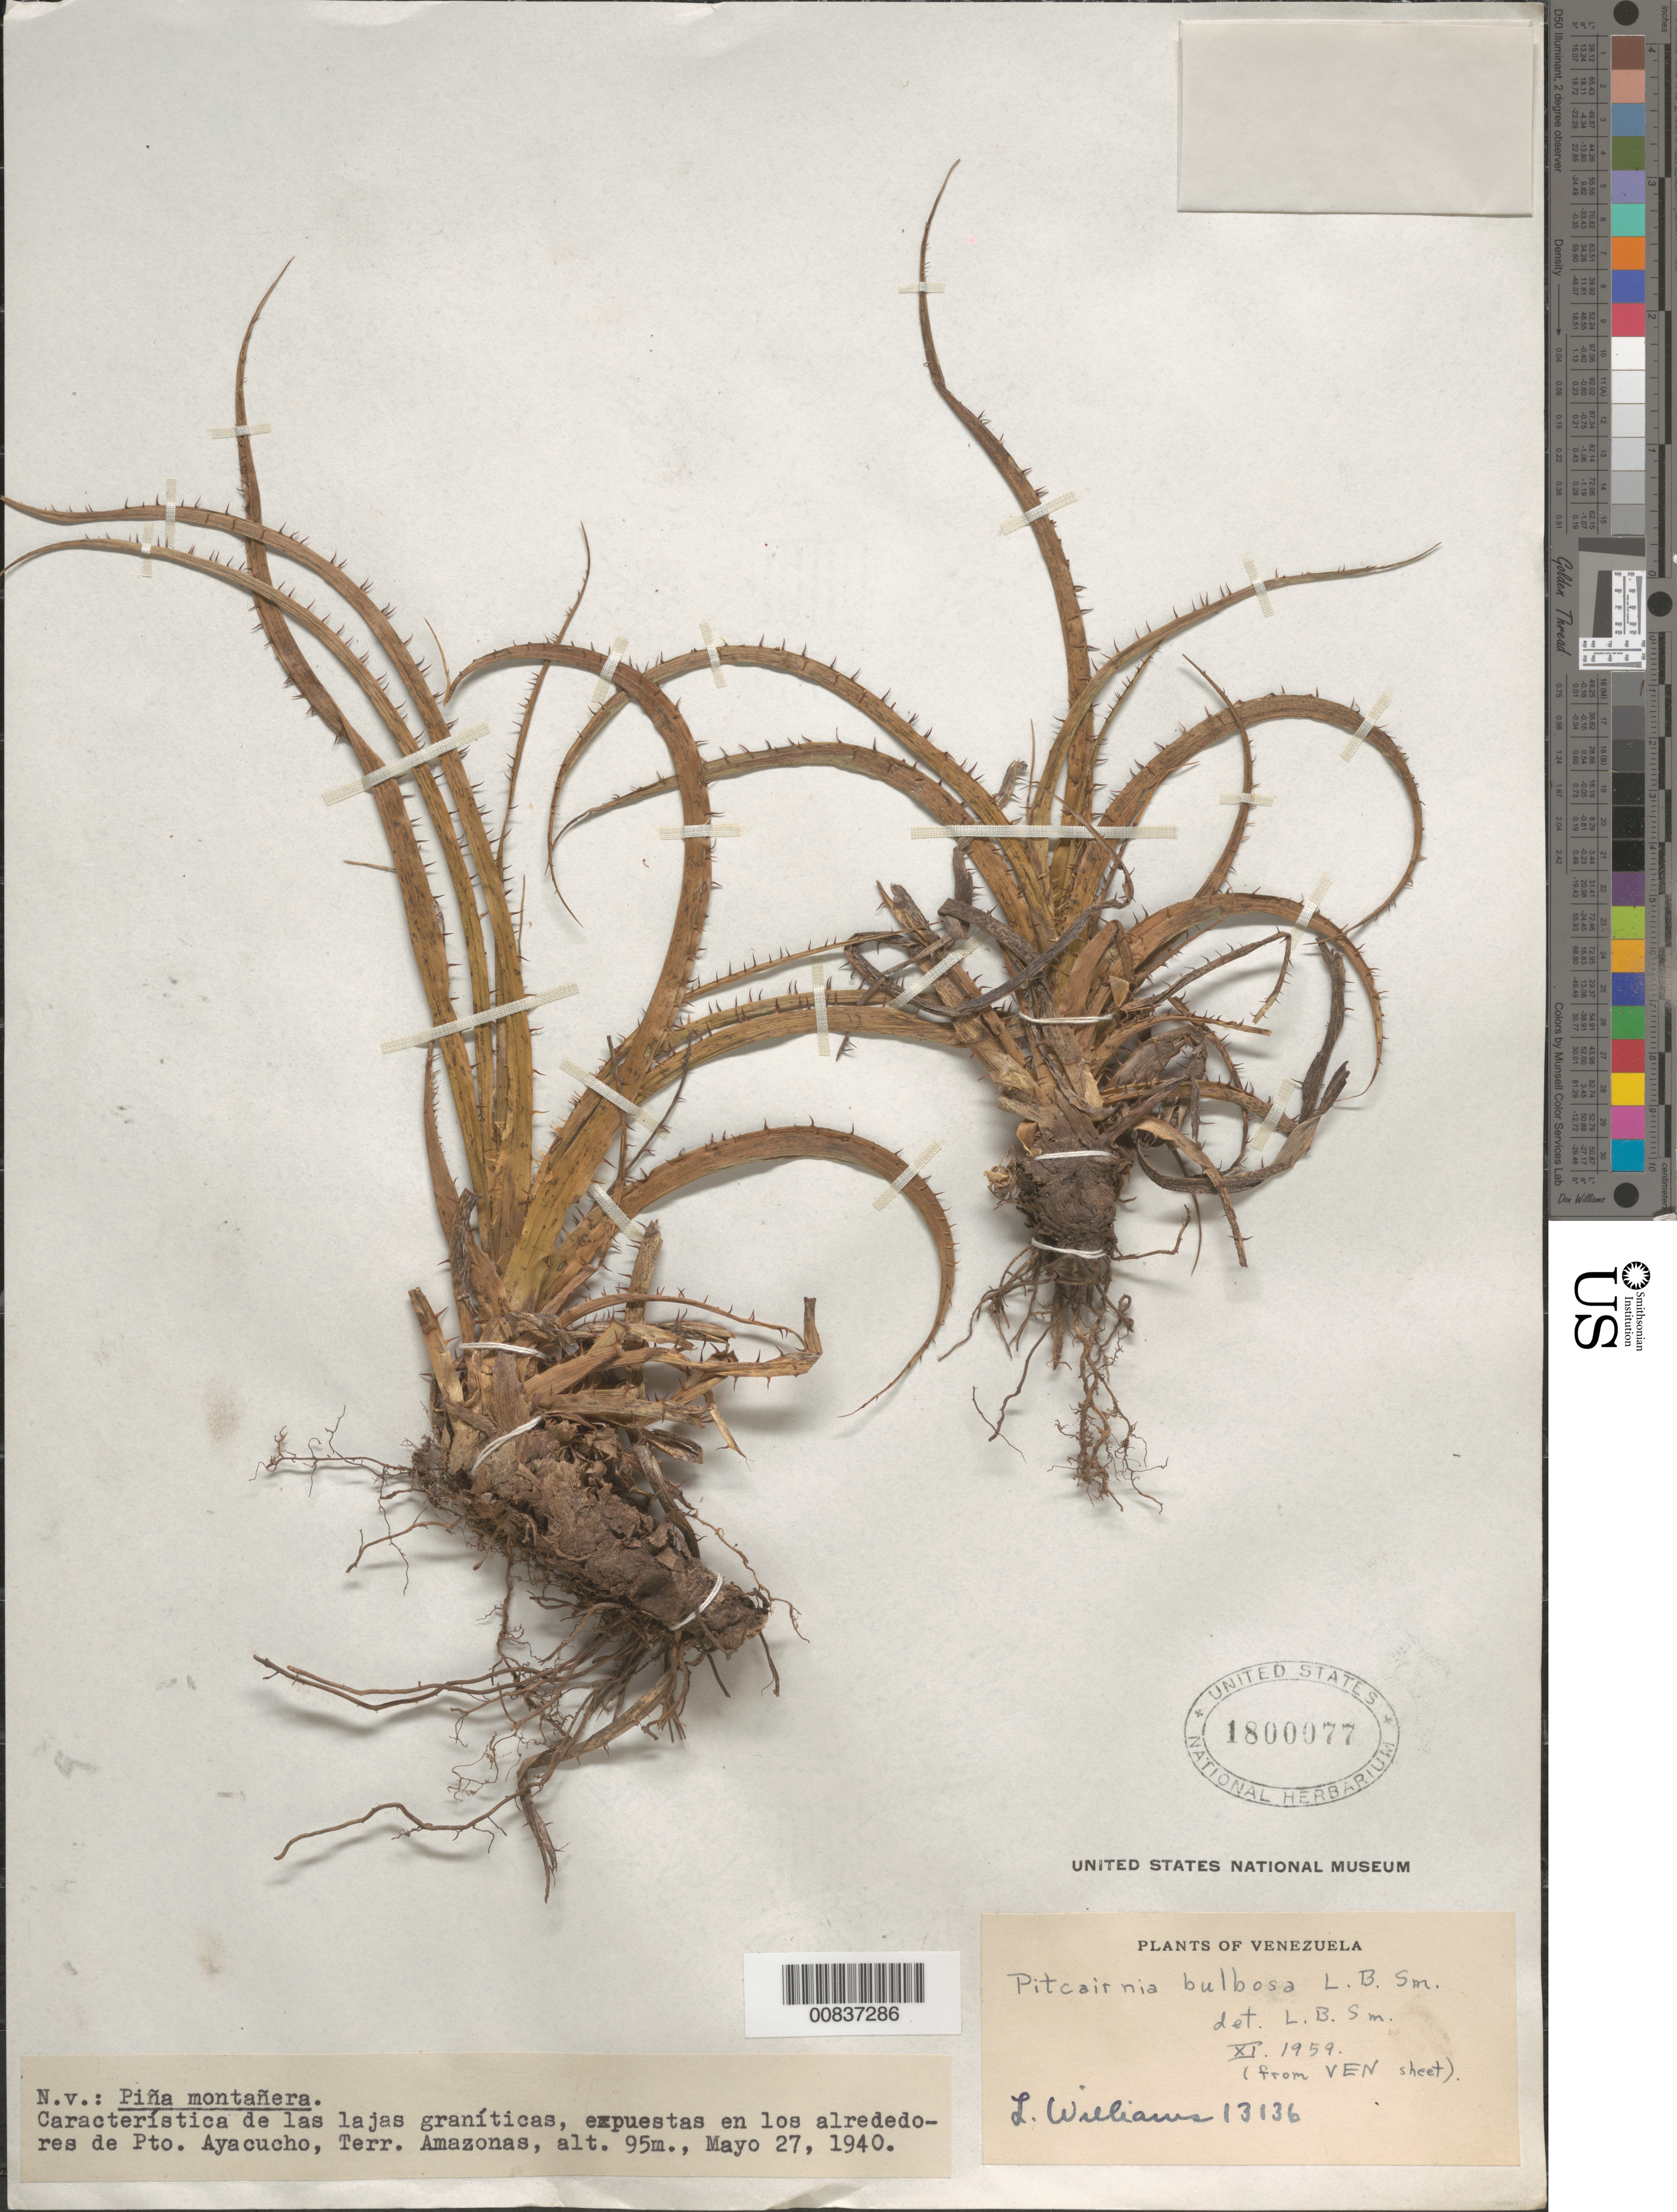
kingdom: Plantae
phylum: Tracheophyta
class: Liliopsida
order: Poales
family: Bromeliaceae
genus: Pitcairnia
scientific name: Pitcairnia bulbosa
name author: L.B. Sm.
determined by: Smith, Lyman B., (US), NMNH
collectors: Ll. Williams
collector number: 13136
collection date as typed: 27-May-40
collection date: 1940-05-27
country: Venezuela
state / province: Amazonas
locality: Puerto Ayacucho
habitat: Lajas graníticas expuestas en los alrededores del puerto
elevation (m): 95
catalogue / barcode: US 1800077